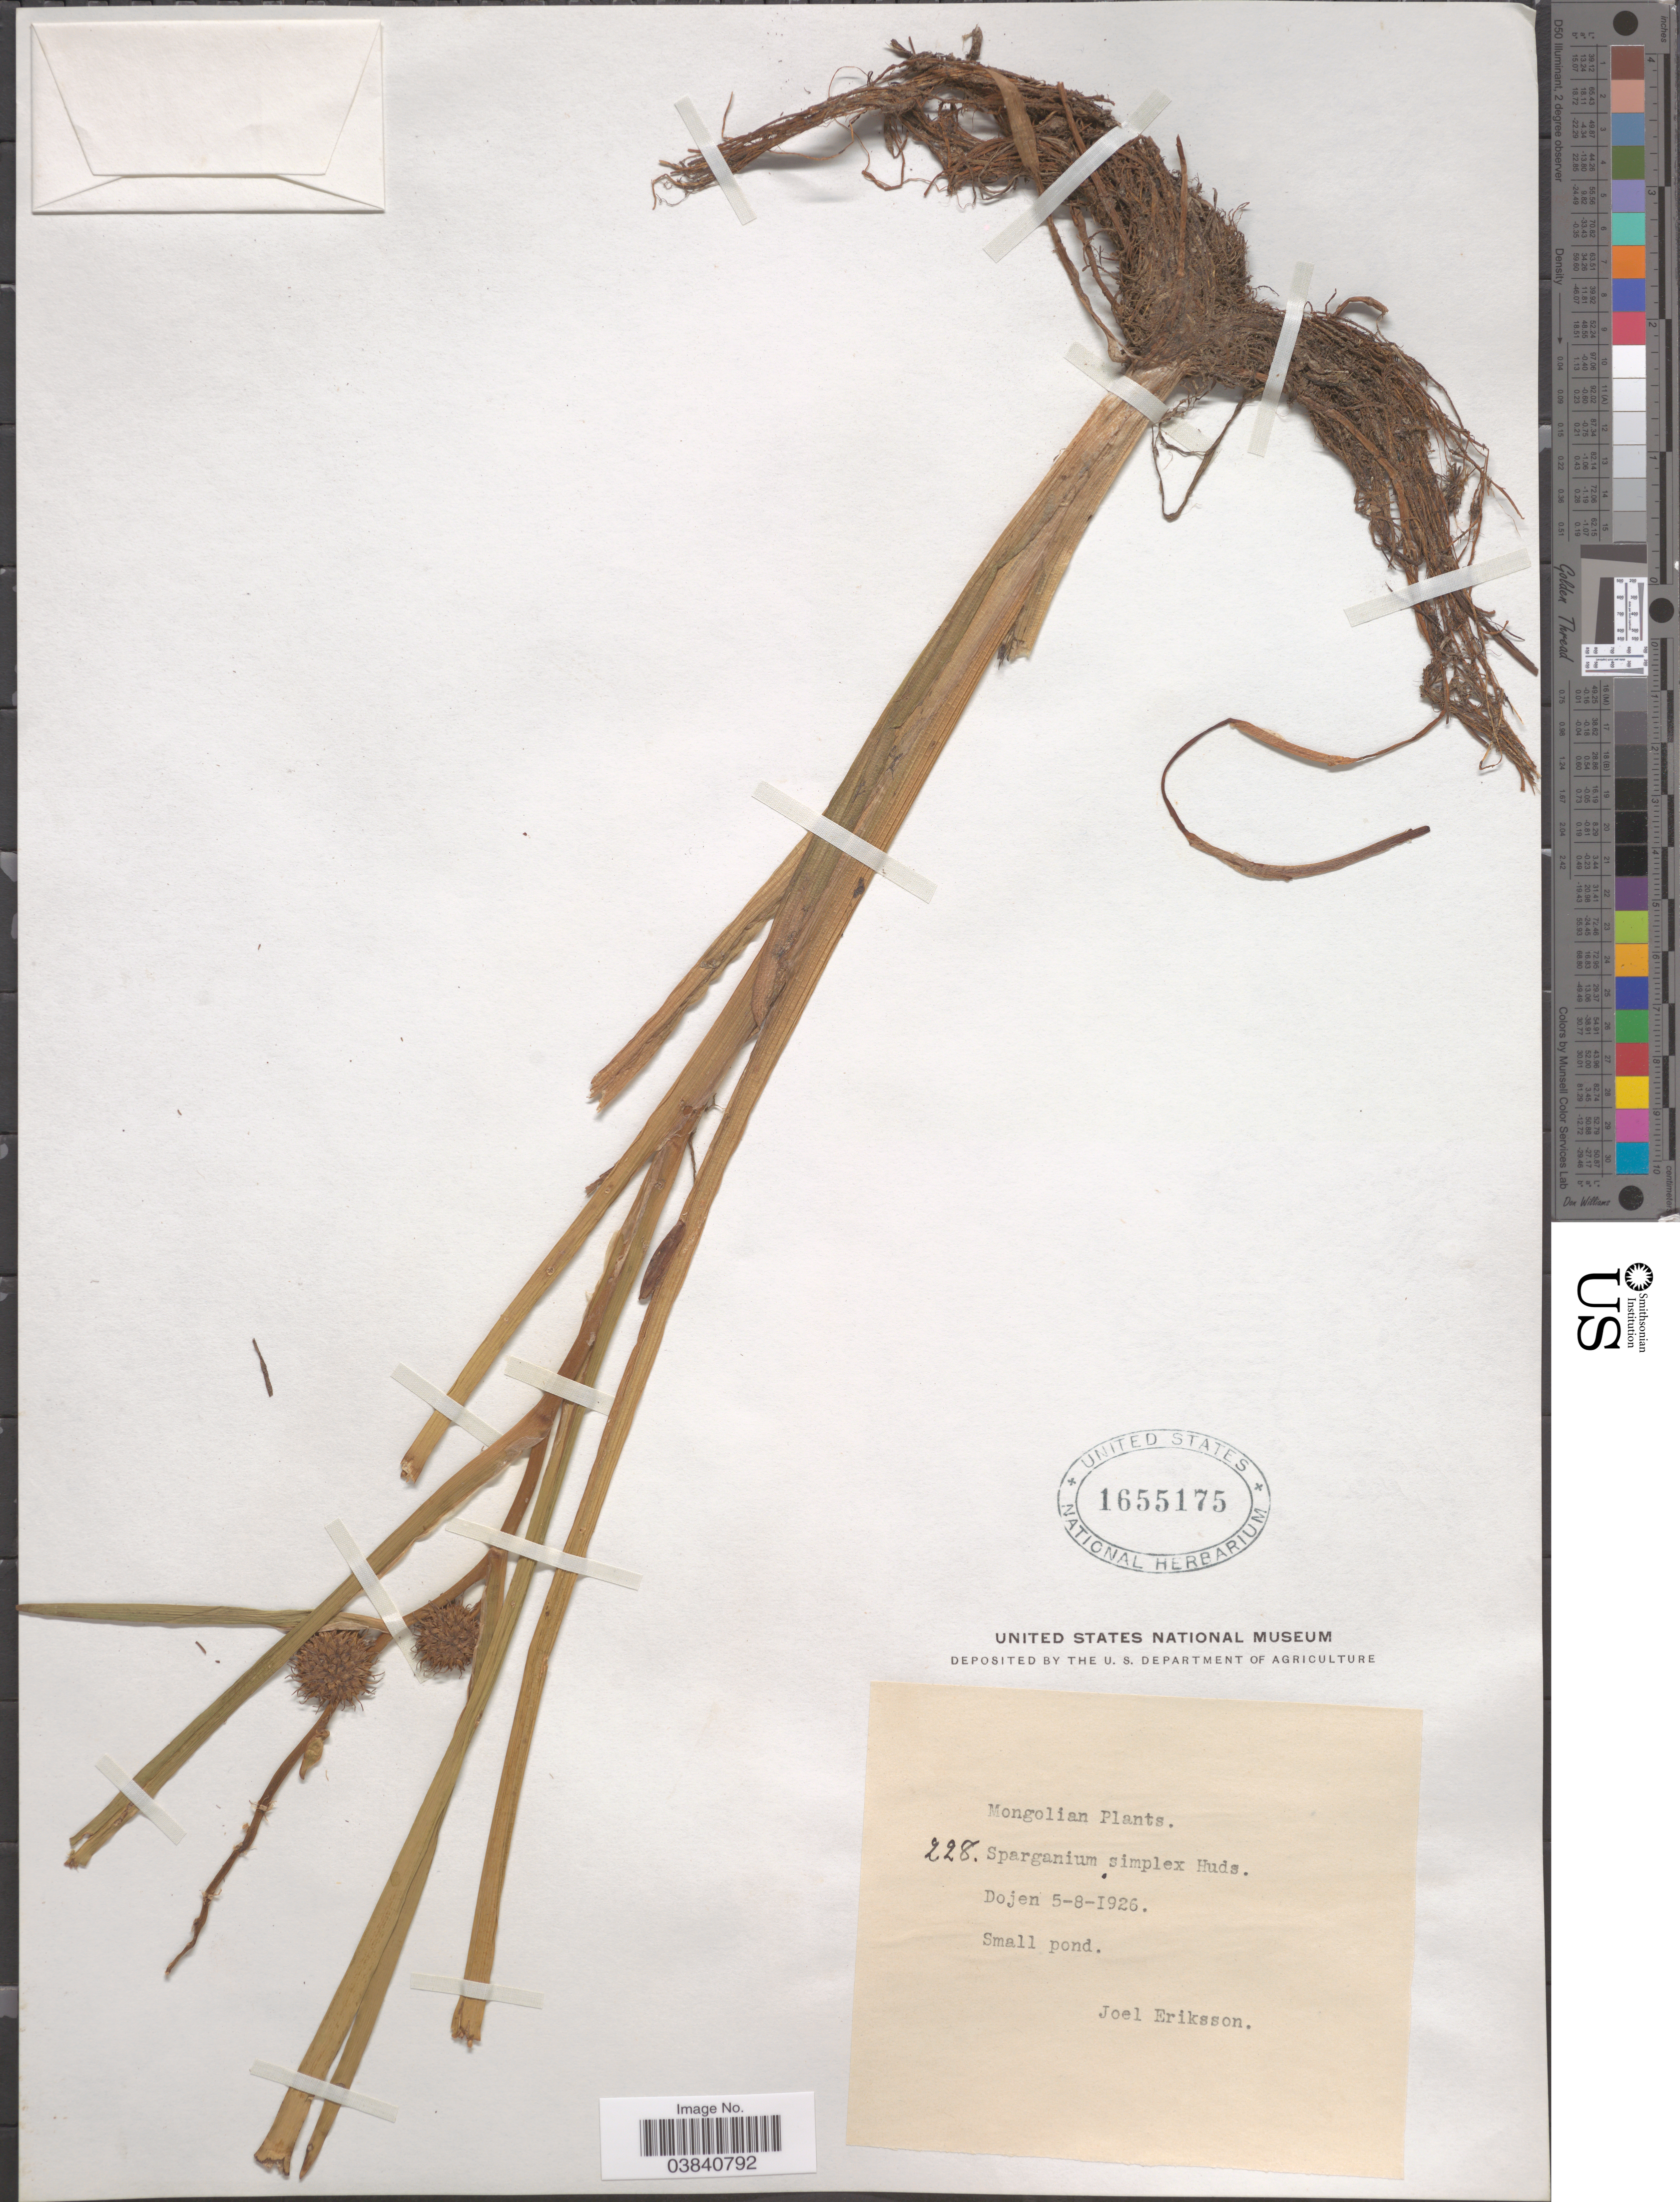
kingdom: Plantae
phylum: Tracheophyta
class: Liliopsida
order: Poales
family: Typhaceae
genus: Sparganium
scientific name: Sparganium simplex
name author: Huds.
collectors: J. Eriksson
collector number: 228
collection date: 1926-08-05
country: Mongolia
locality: Dojen.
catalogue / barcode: US 1655175